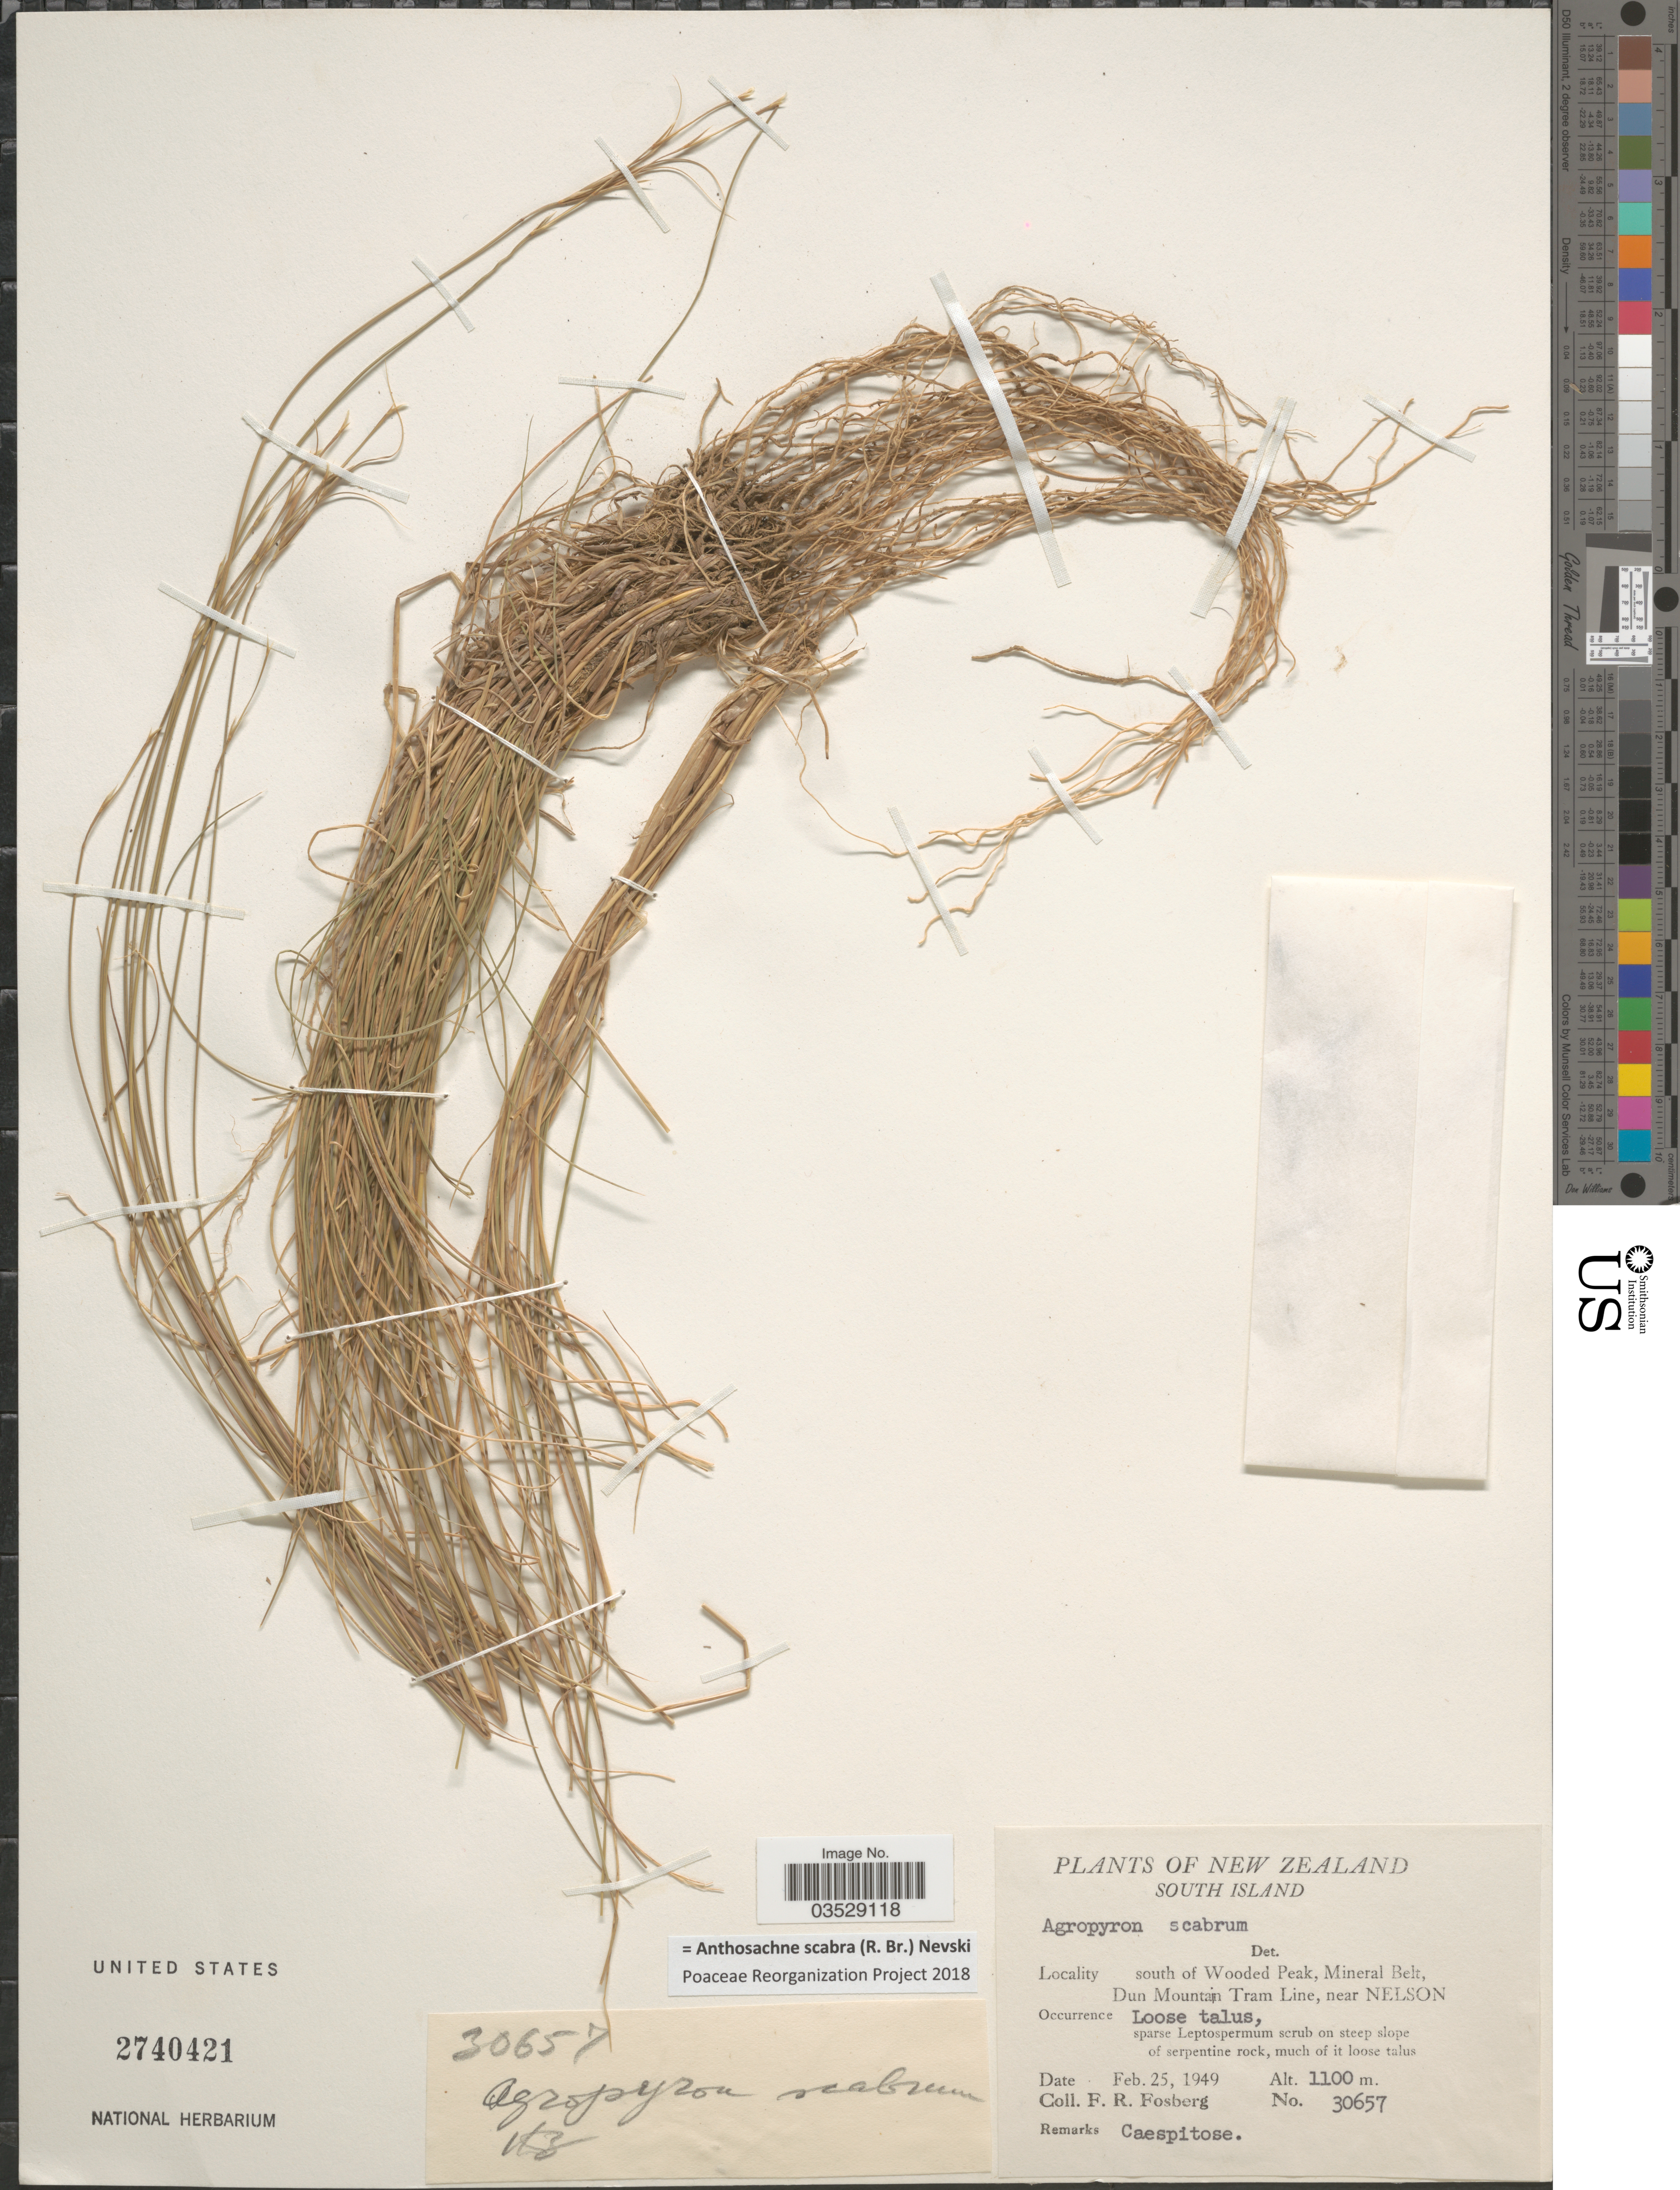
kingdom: Plantae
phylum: Tracheophyta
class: Liliopsida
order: Poales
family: Poaceae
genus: Anthosachne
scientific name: Anthosachne scabra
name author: (R. Br.) Nevski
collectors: F. R. Fosberg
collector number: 30657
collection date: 1949-02-25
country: New Zealand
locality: South Island. South of Wooded Peak, Mineral Belt, Dun Mountain Tram Line, near Nelson.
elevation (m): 1100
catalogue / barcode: US 2740421